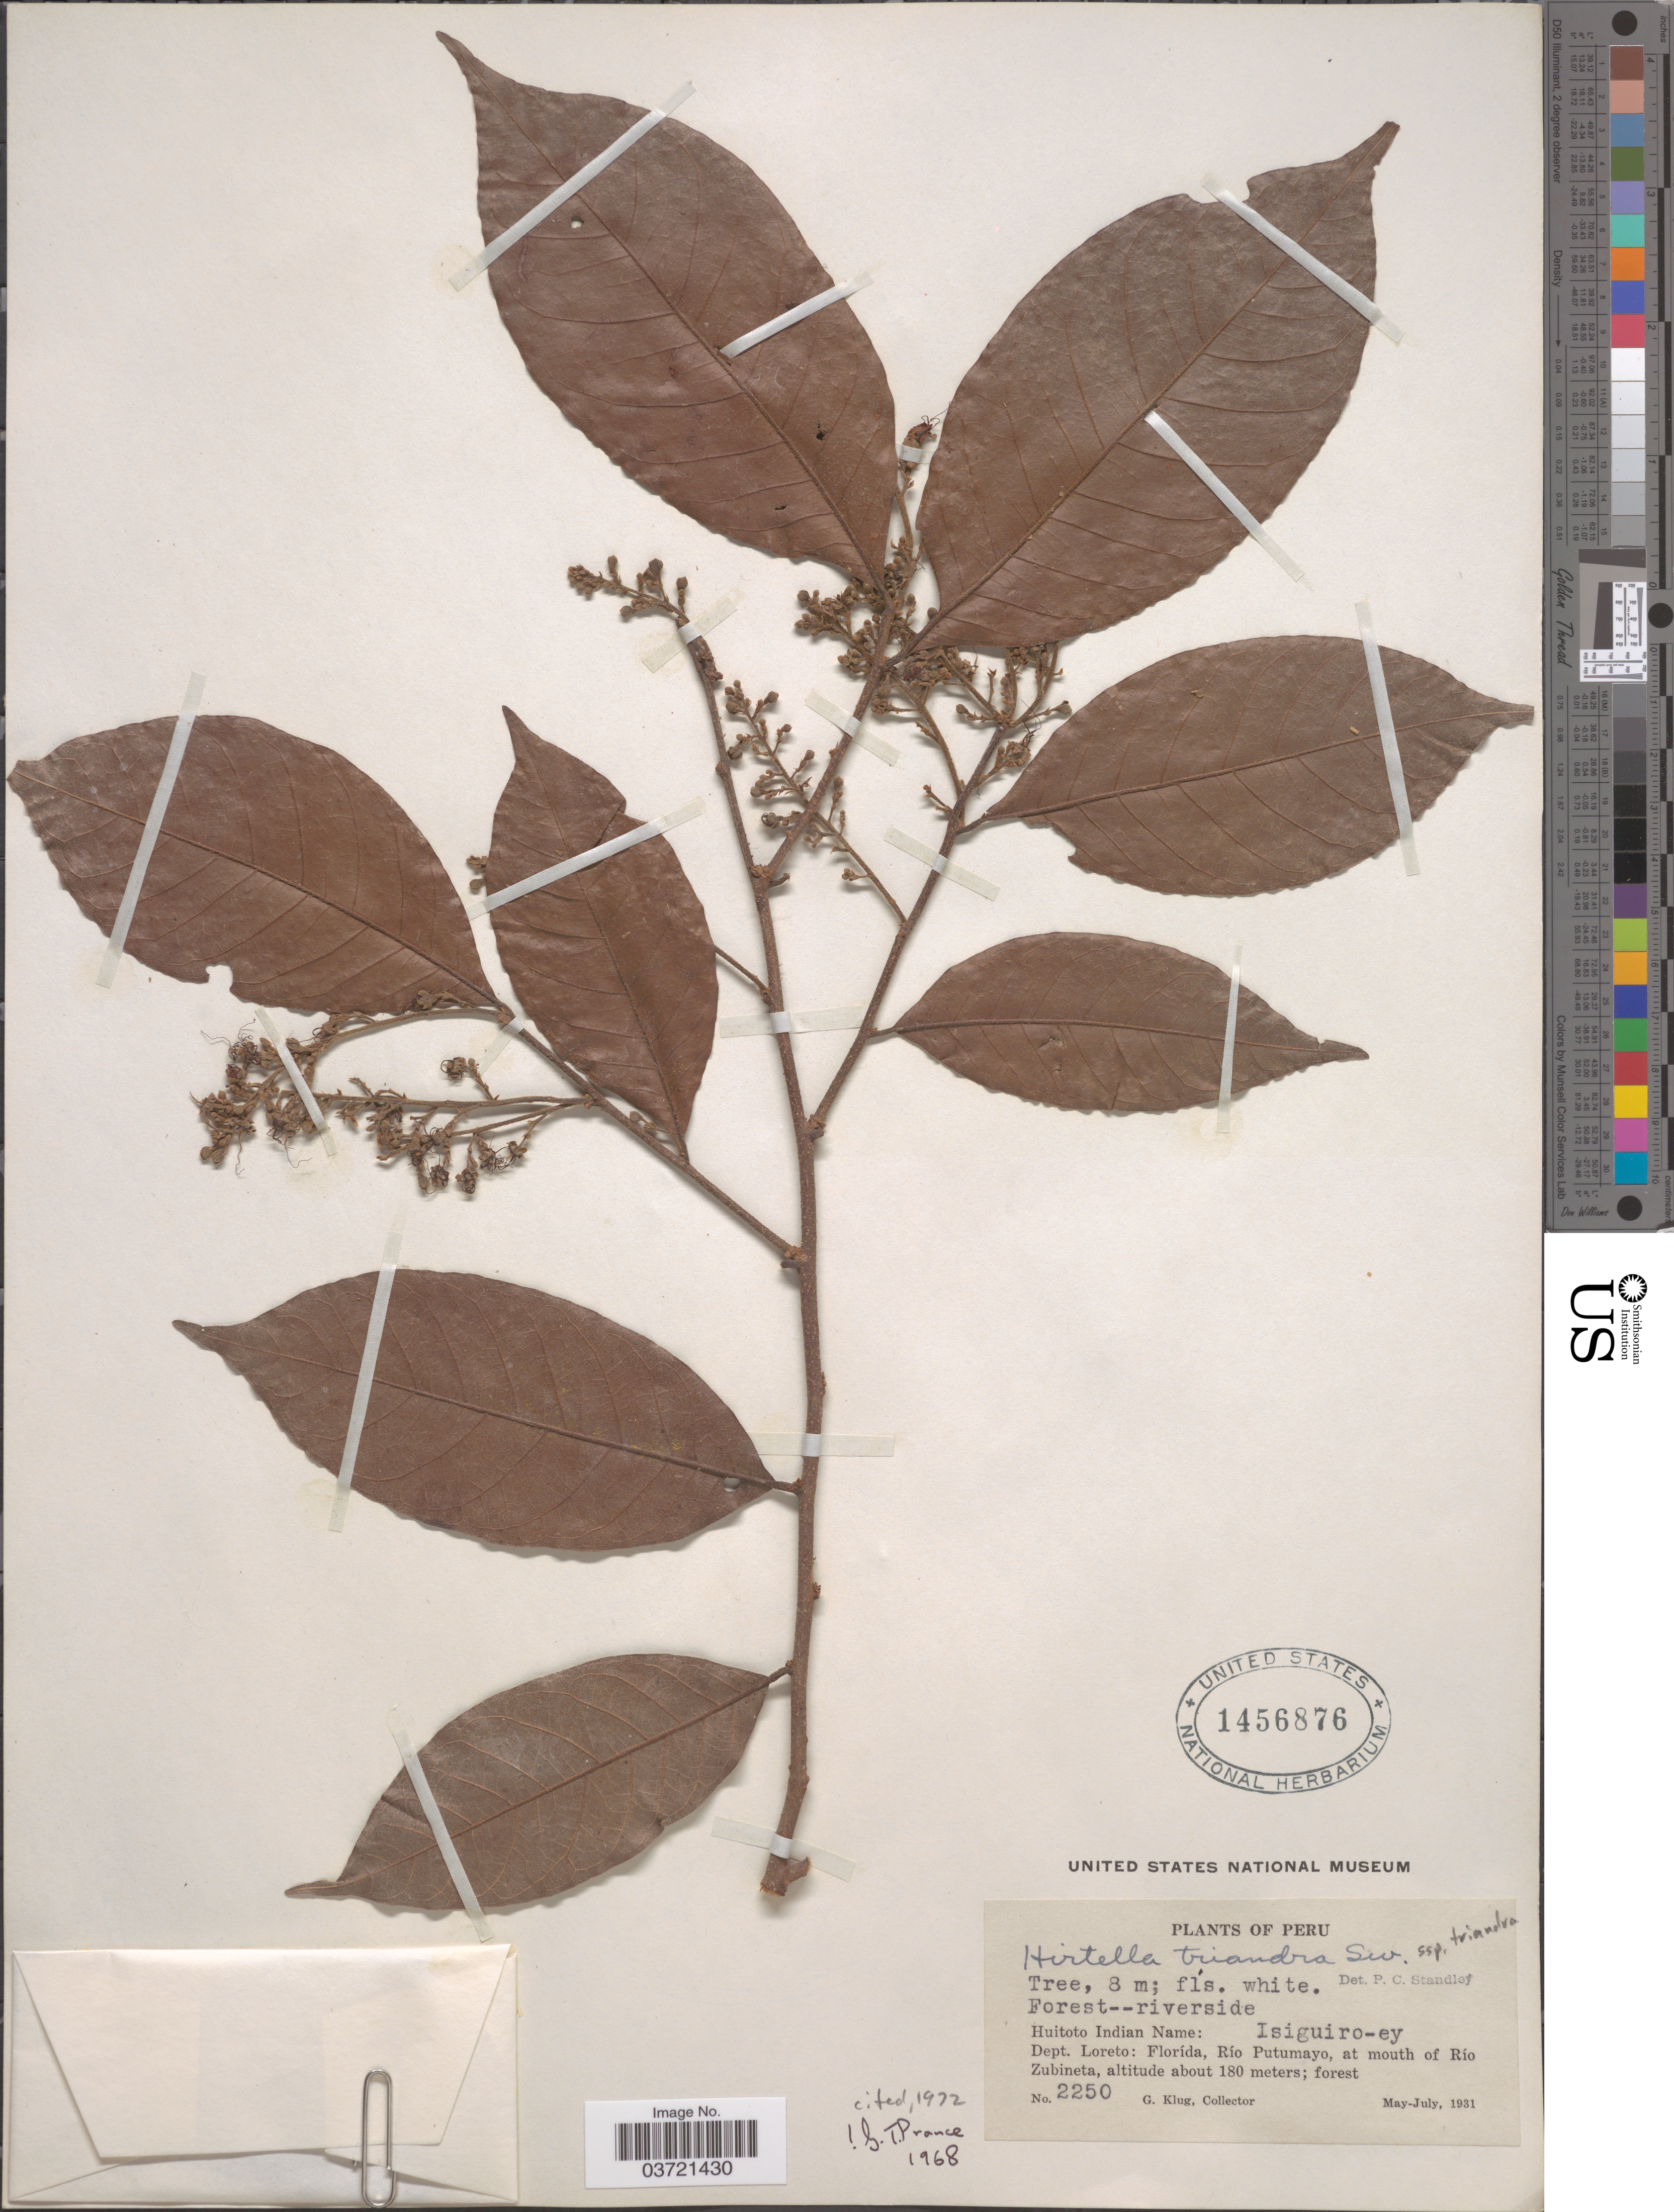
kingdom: Plantae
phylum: Tracheophyta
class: Magnoliopsida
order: Malpighiales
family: Chrysobalanaceae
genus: Hirtella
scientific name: Hirtella triandra subsp. triandra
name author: Sw.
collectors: G. Klug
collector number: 2250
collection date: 1931-05/1931-07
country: Peru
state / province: Loreto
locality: Dept. Loreto: Florída, Río Putumayo, at mouth of Río Zubineta.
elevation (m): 180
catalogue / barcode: US 1456876